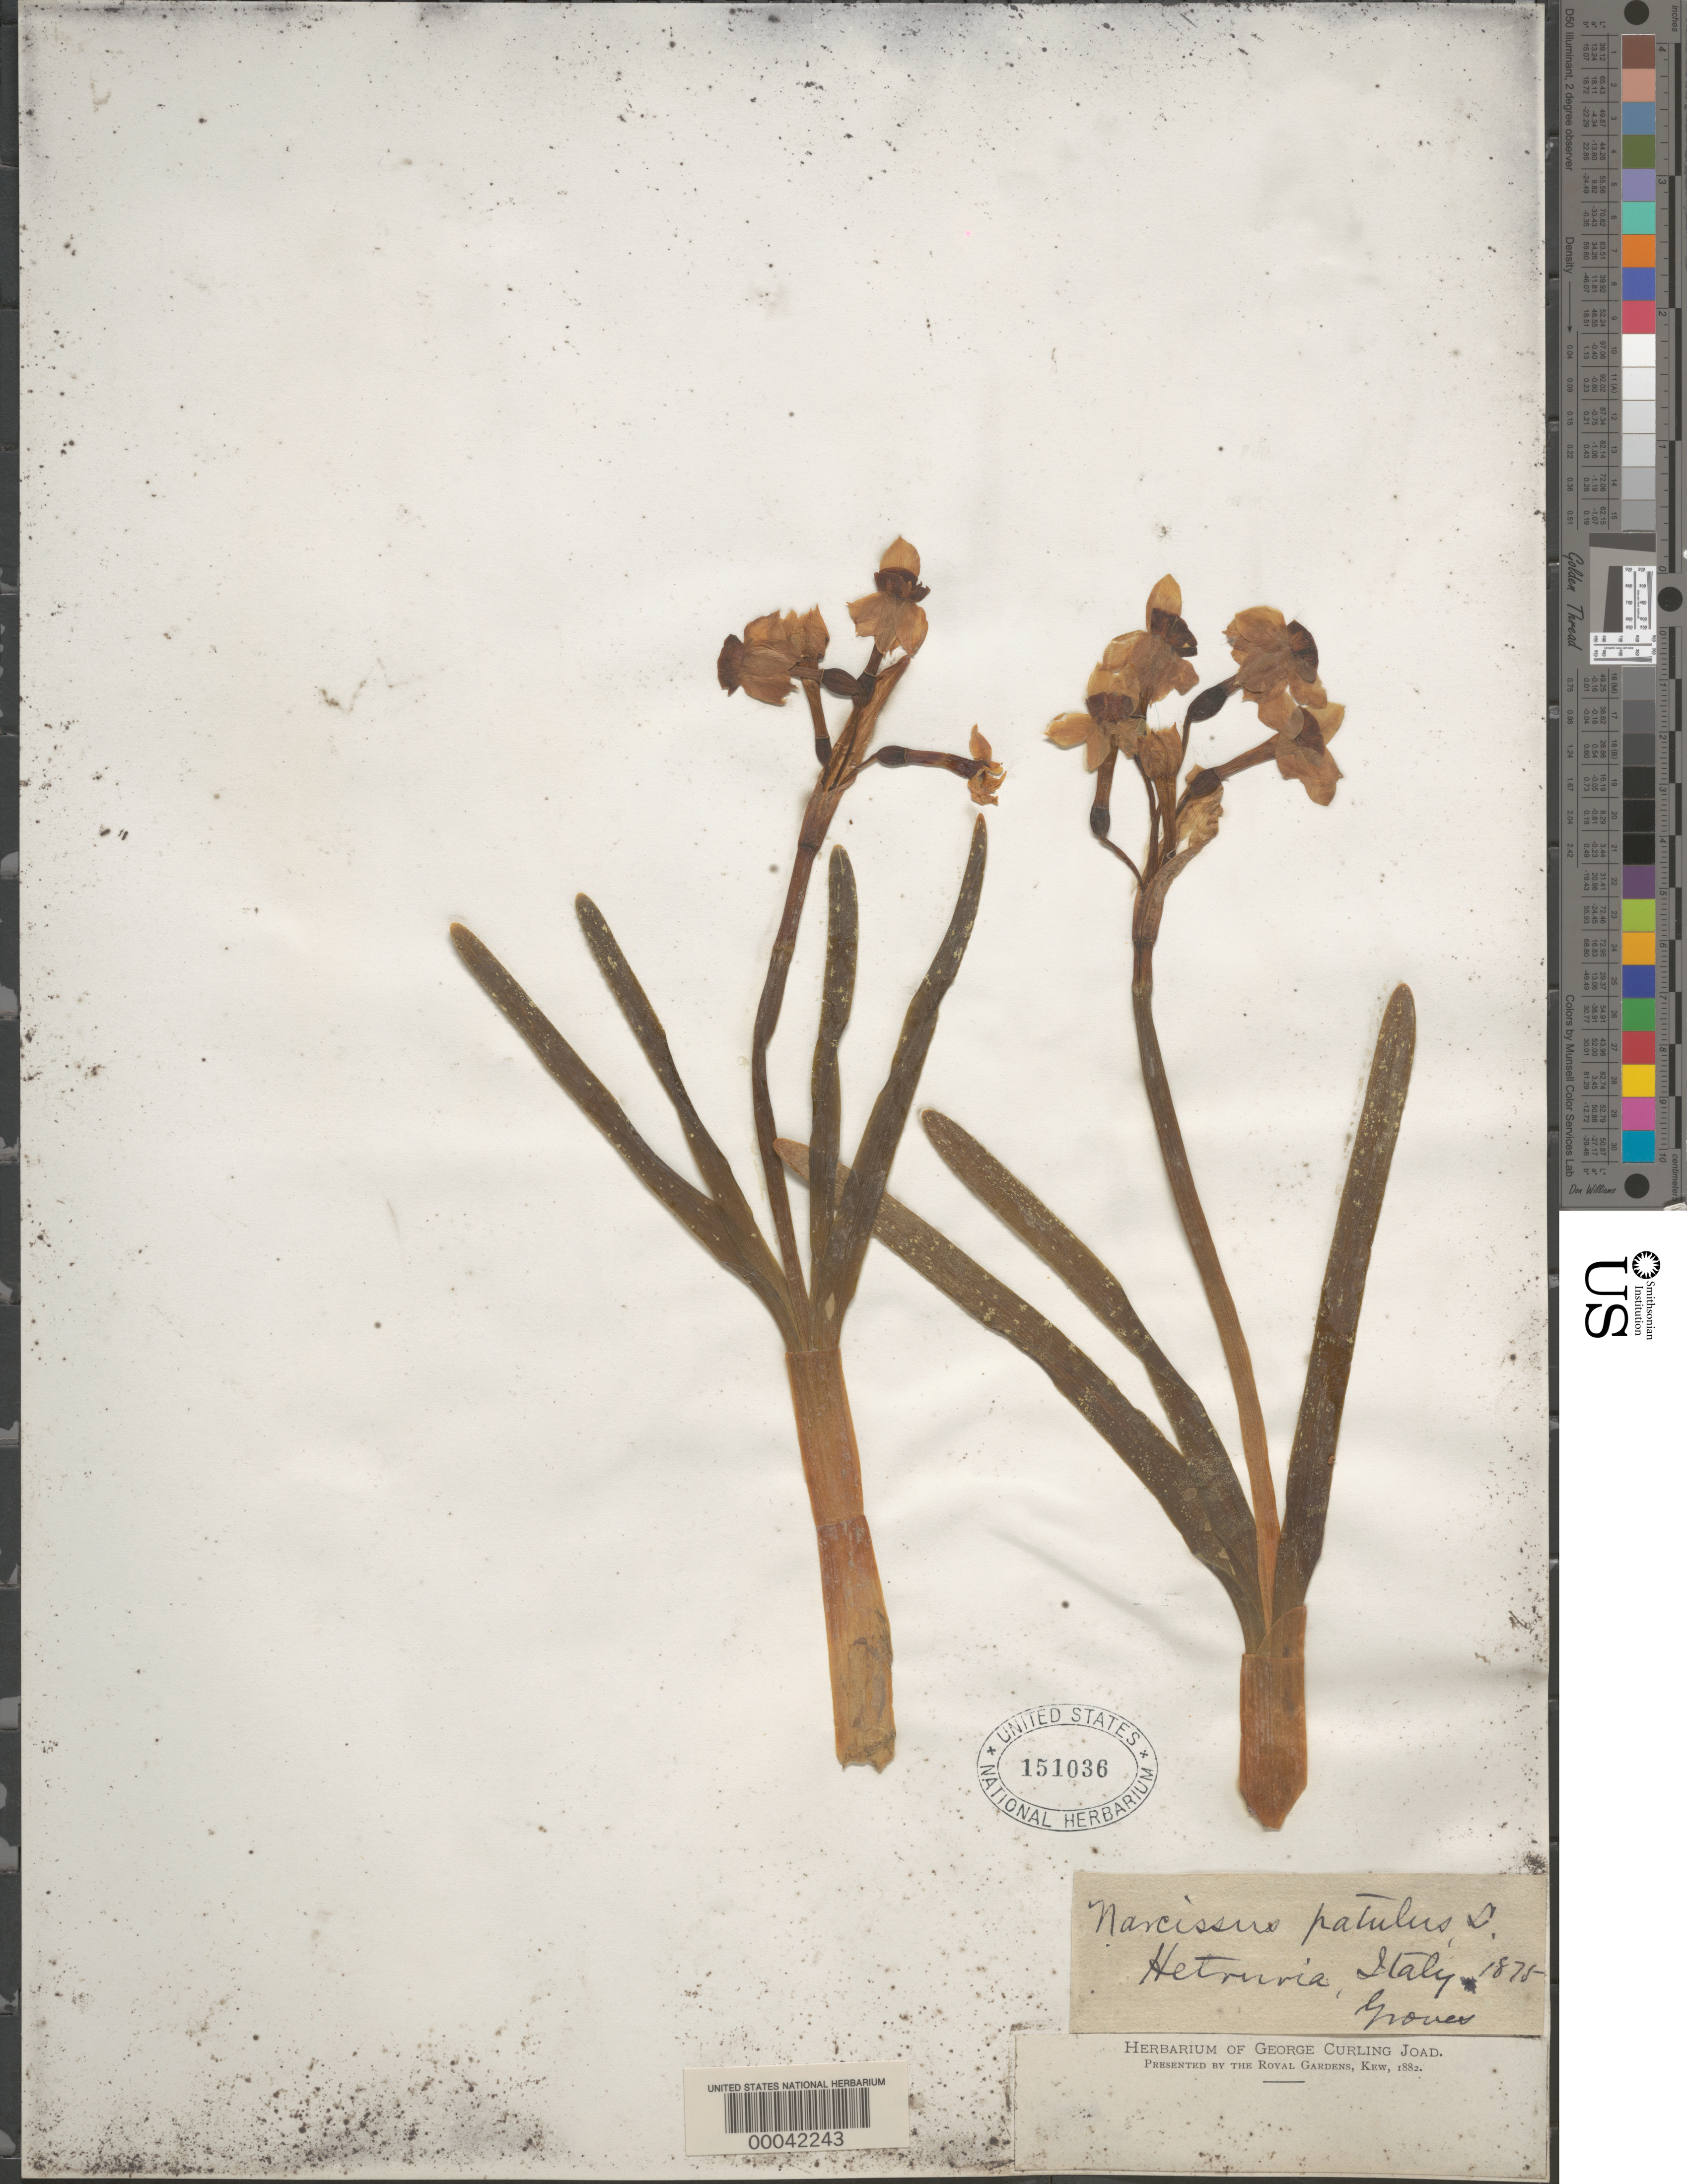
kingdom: Plantae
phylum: Tracheophyta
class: Liliopsida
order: Asparagales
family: Amaryllidaceae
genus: Narcissus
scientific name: Narcissus patulus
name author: Loisel.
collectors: -. Grover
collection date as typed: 1875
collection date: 1875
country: Italy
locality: Hetruria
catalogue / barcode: US 151036